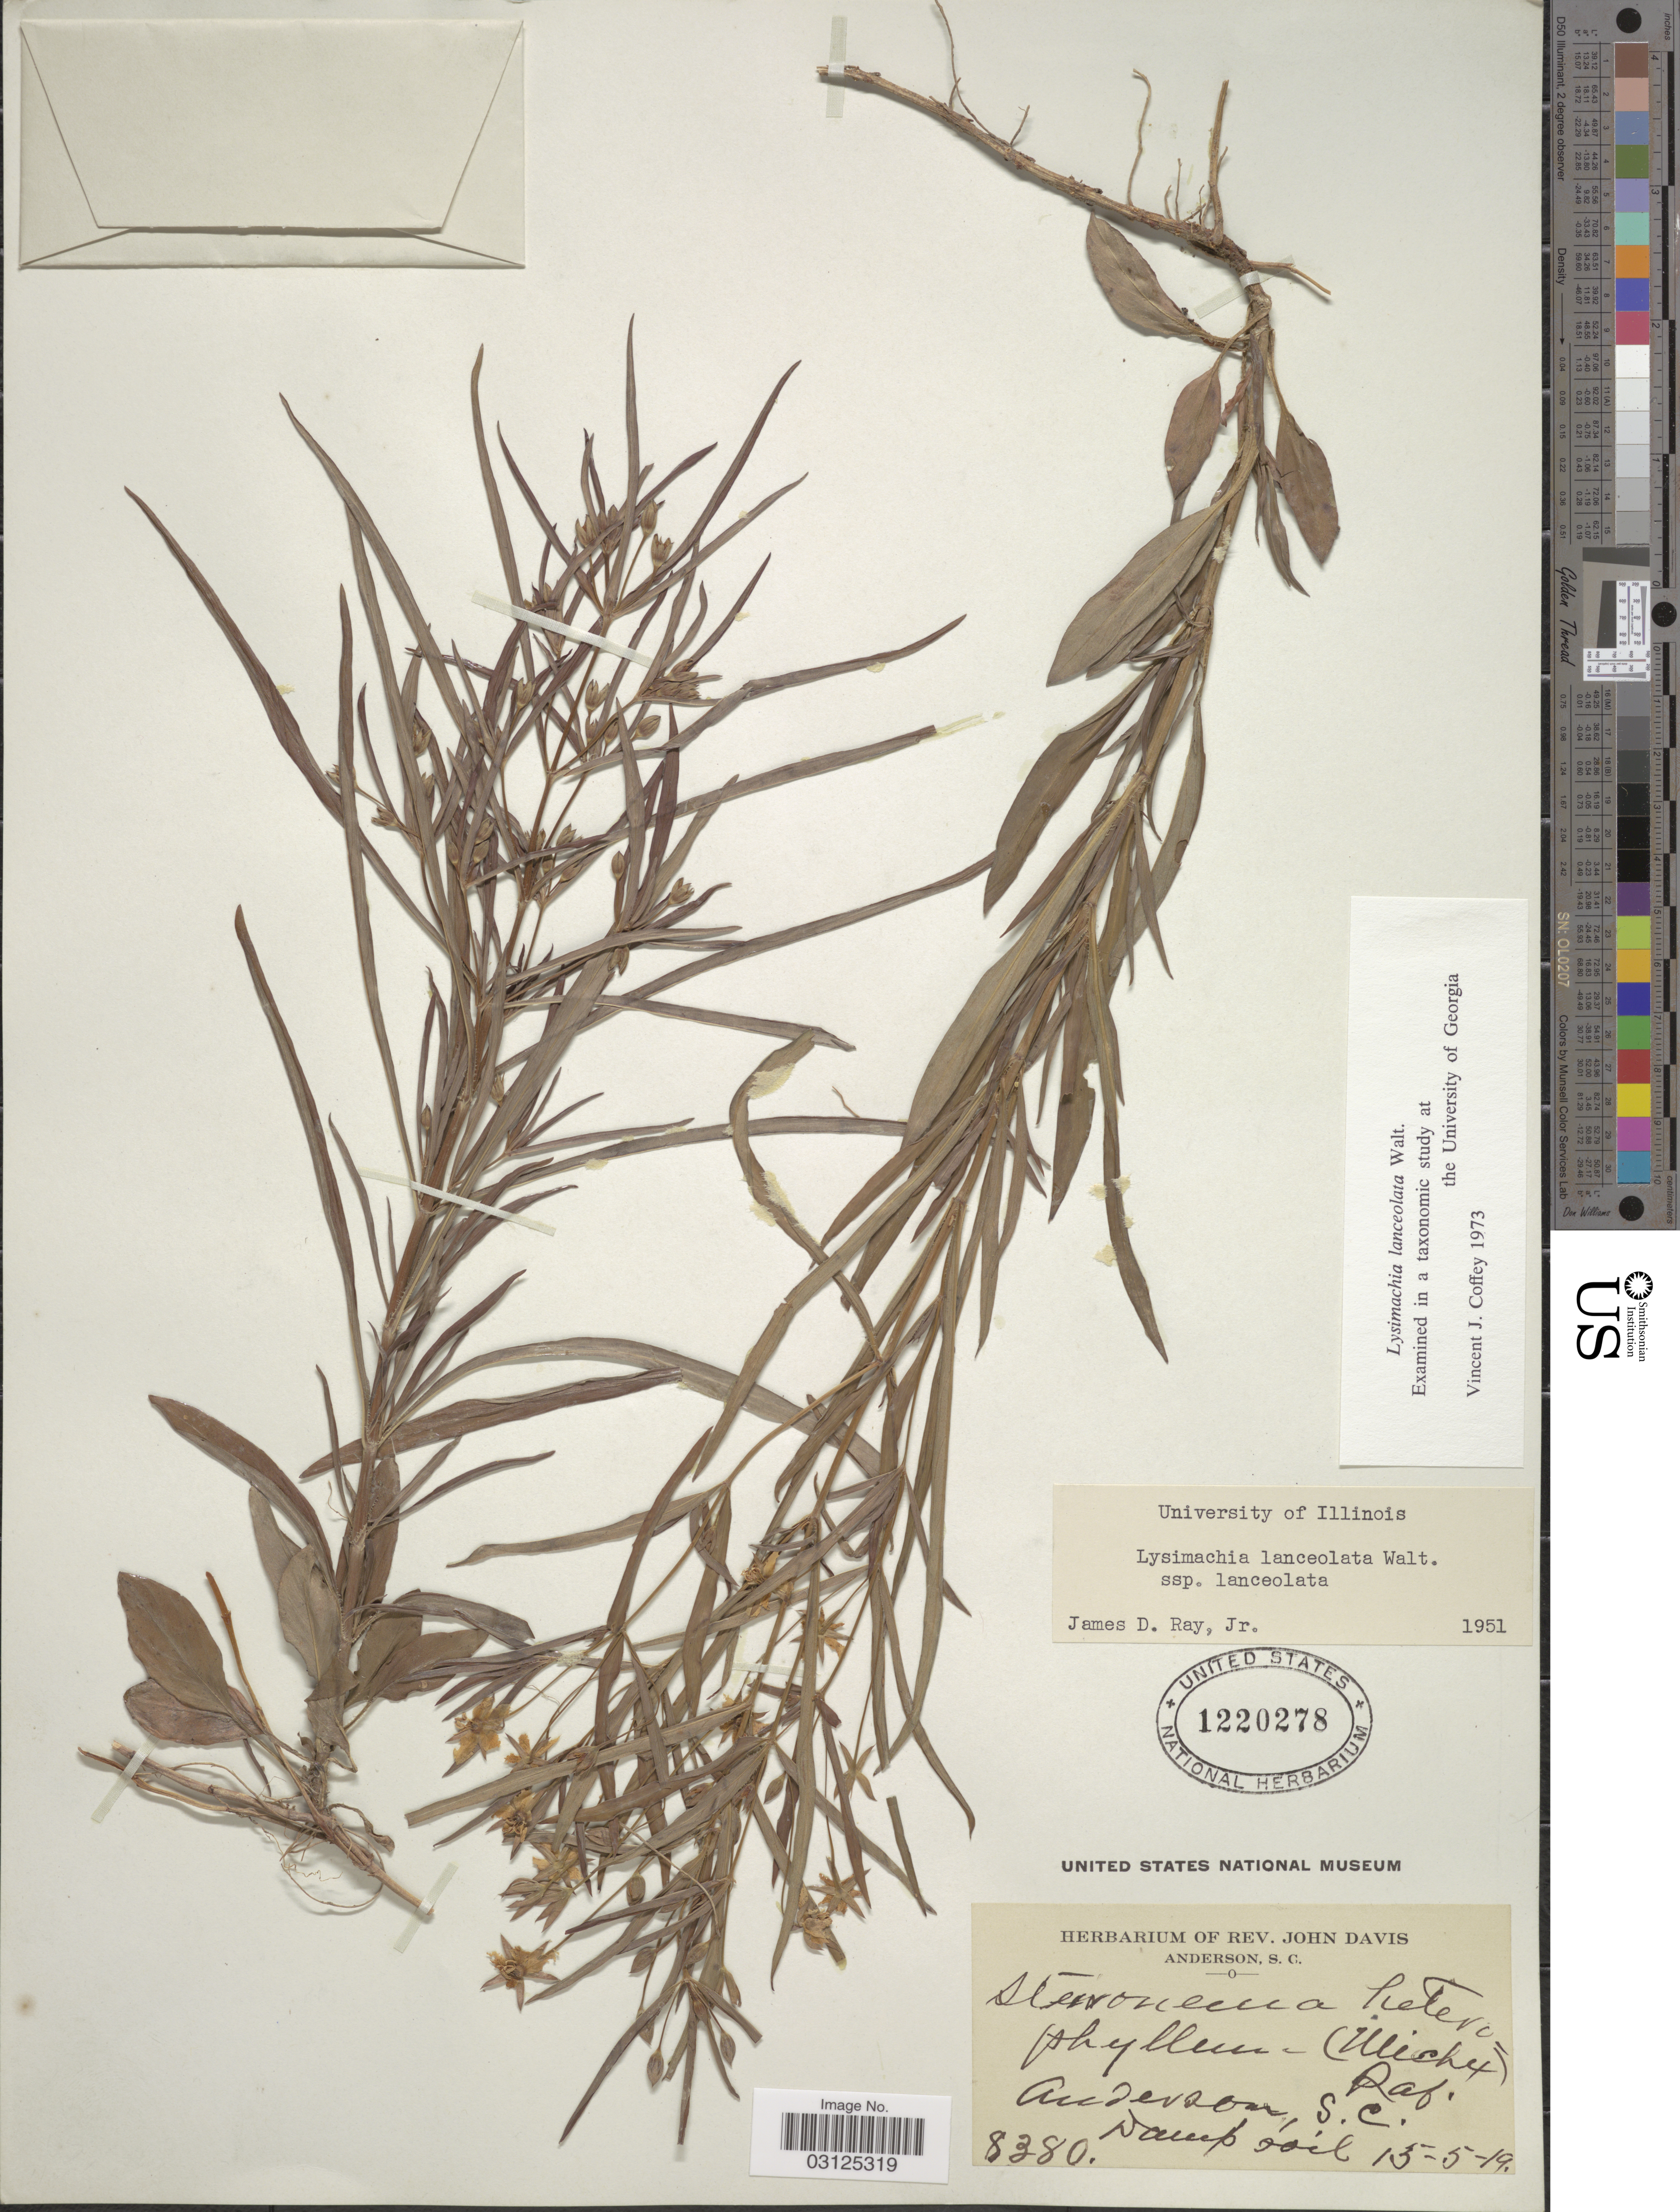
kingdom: Plantae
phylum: Tracheophyta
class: Magnoliopsida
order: Ericales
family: Primulaceae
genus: Steironema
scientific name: Steironema lanceolatum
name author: (Walter) A. Gray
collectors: ex herb. Rev. John Davis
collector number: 8380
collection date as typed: Transcribed d/m/y: 15/5/19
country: United States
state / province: South Carolina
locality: Anderson.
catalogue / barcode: US 1220278